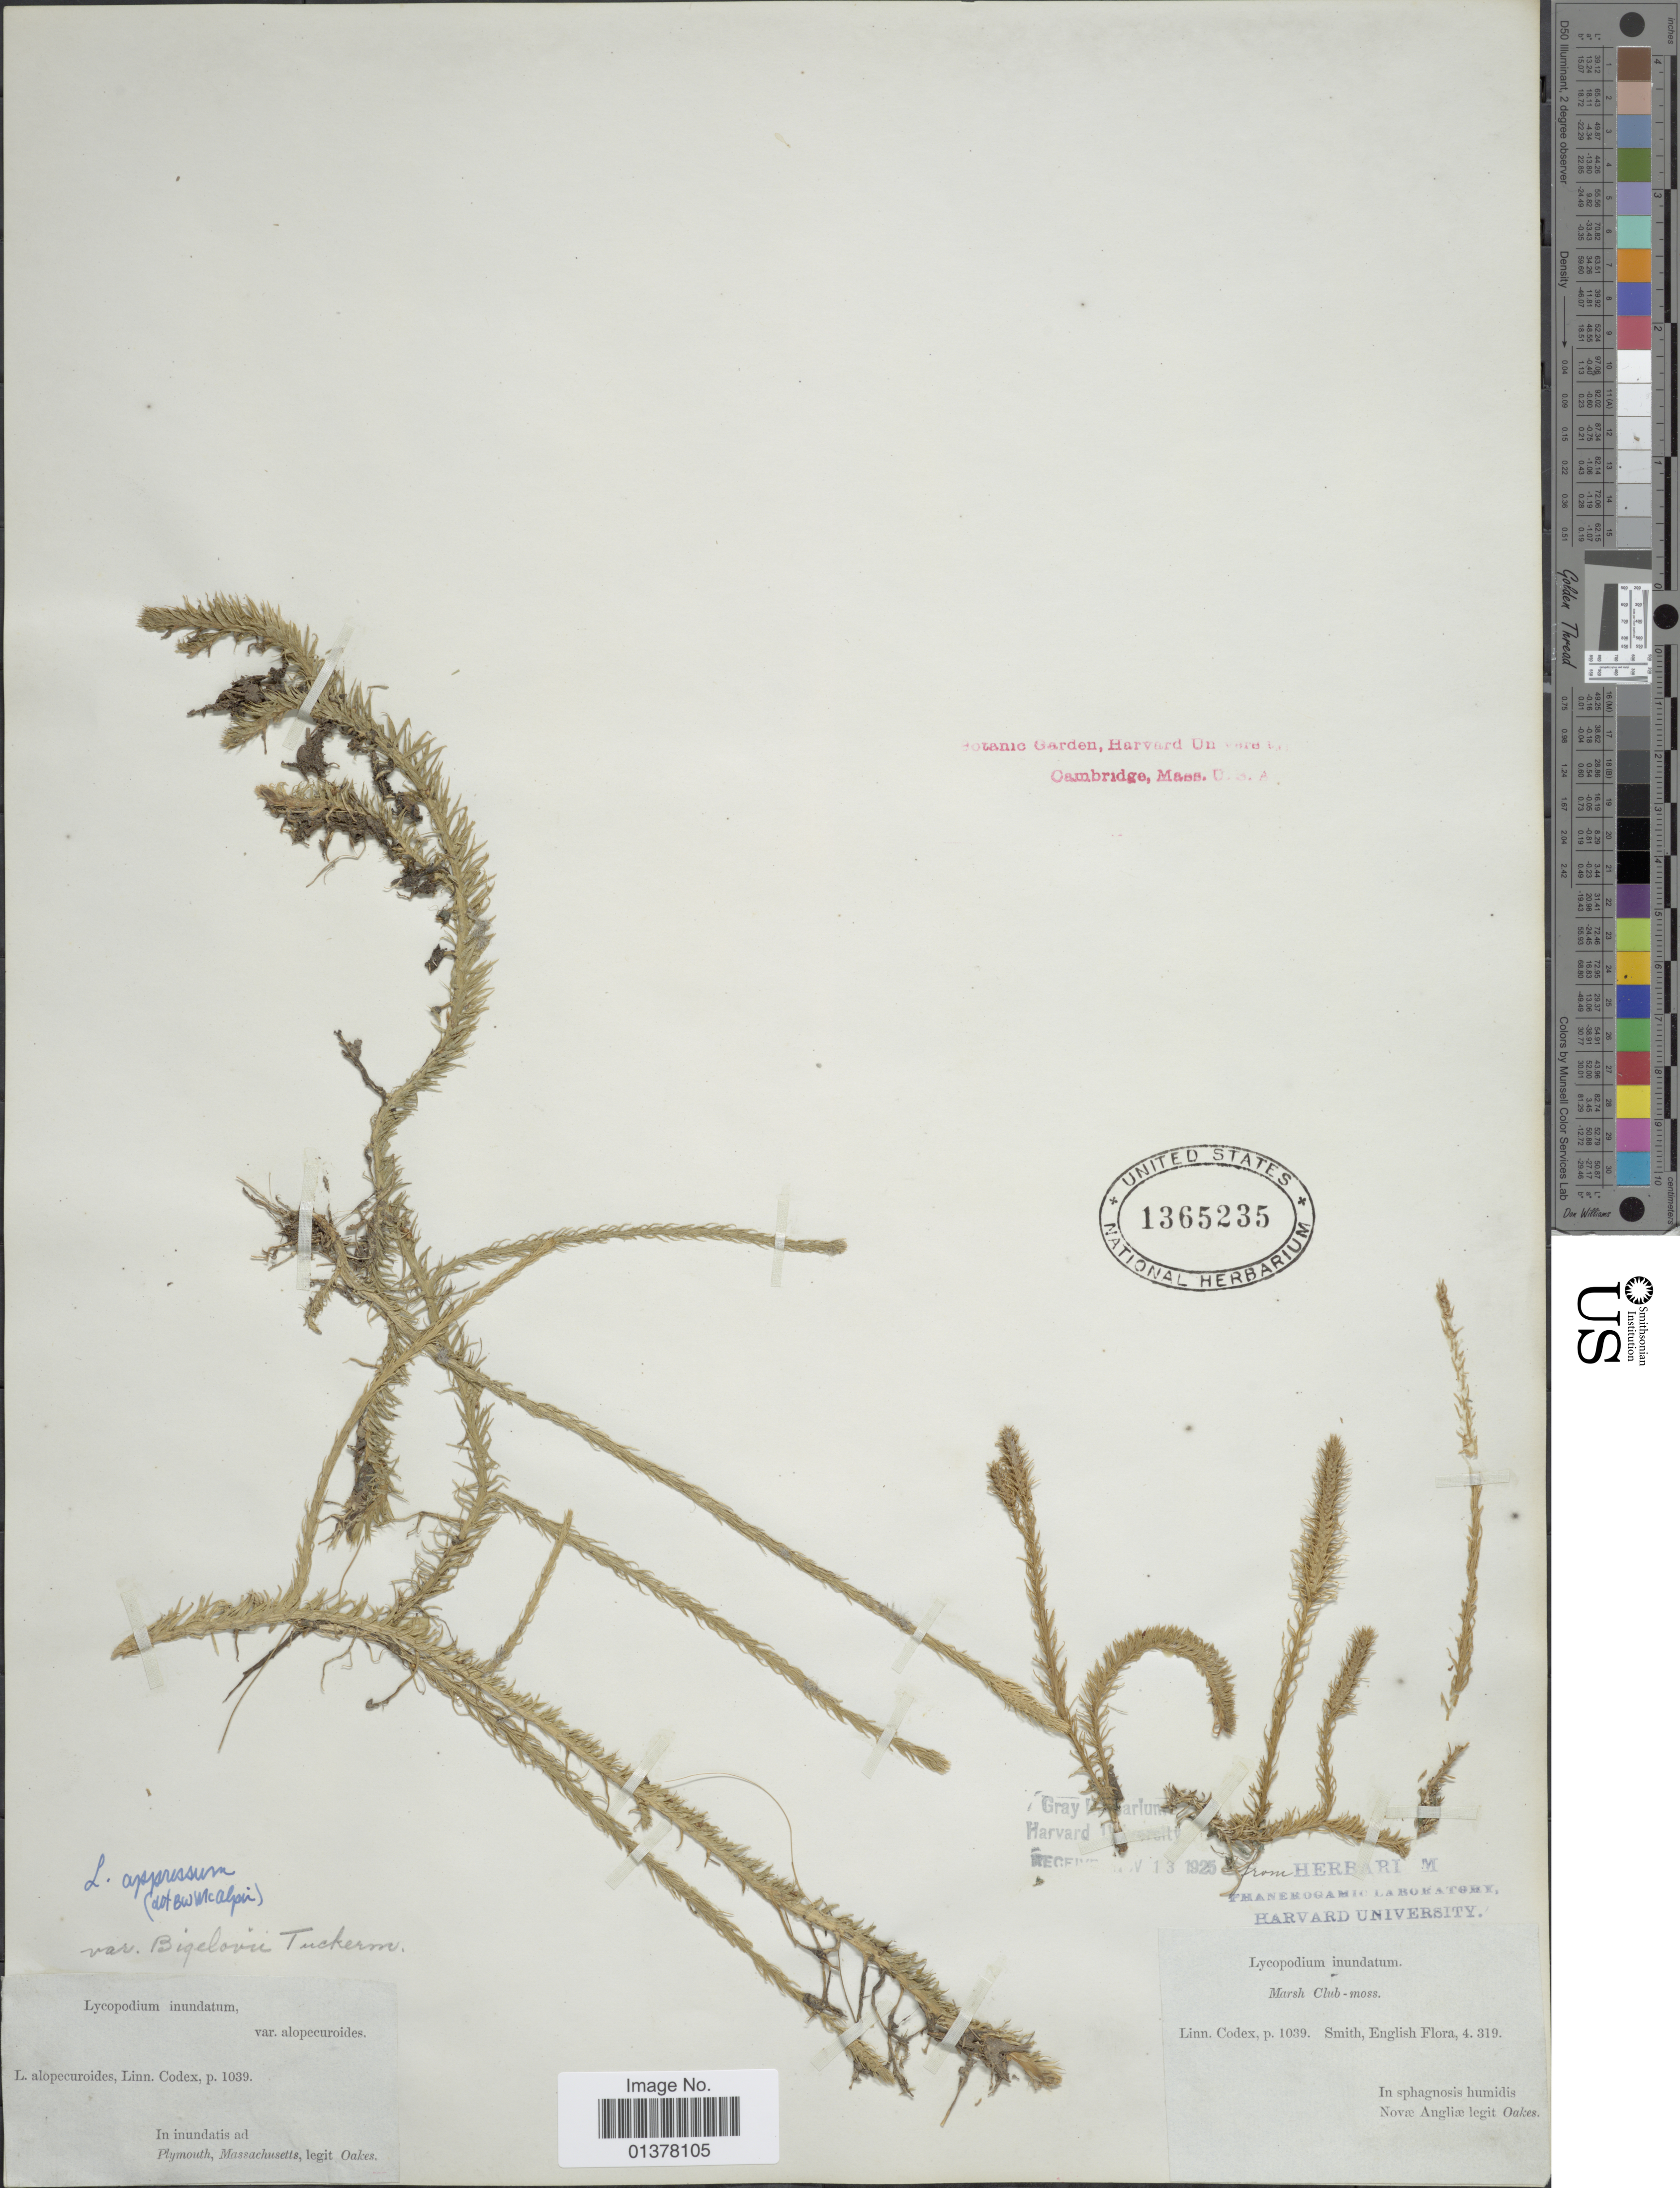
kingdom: Plantae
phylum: Tracheophyta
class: Lycopodiopsida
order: Lycopodiales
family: Lycopodiaceae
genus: Lycopodiella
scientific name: Lycopodiella appressa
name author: (Chapm.) Cranfill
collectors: -. Oakes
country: United States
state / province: Massachusetts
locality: In inundatis ad Plymouth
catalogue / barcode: US 1365235